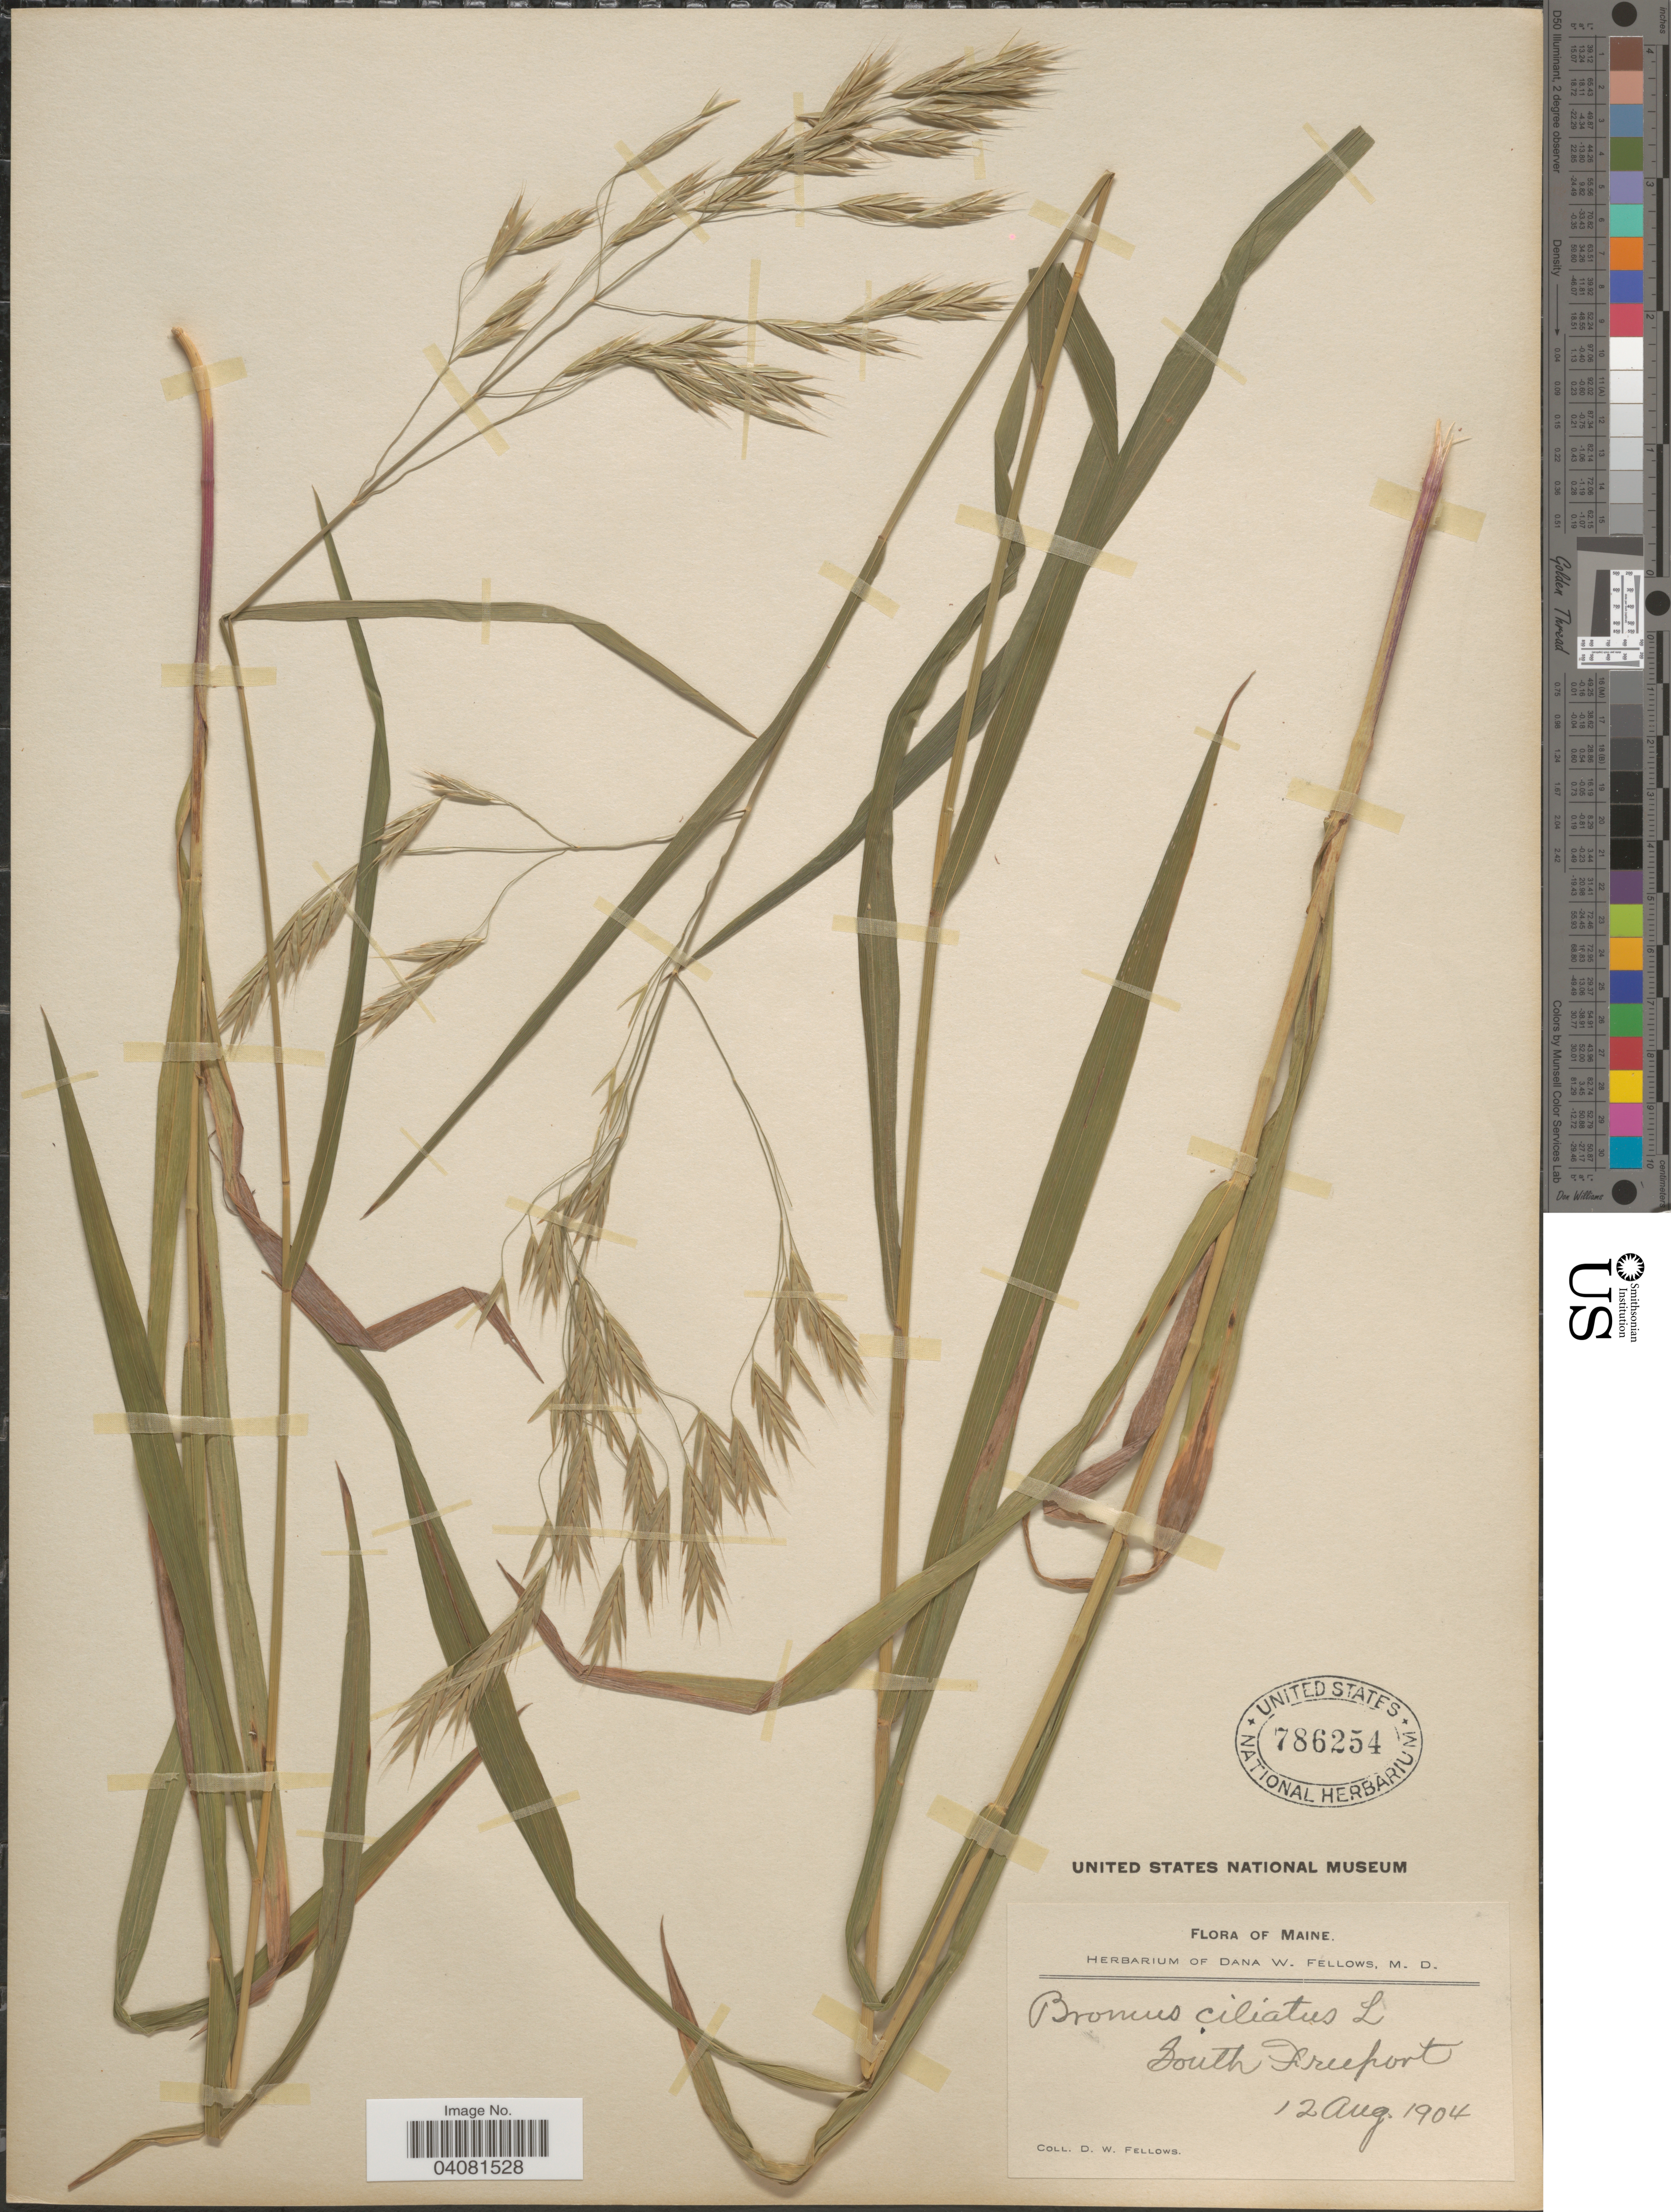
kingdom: Plantae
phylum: Tracheophyta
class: Liliopsida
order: Poales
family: Poaceae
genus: Bromus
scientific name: Bromus ciliatus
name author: L.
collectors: D. W. Fellows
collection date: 1904-08-12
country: United States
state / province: Maine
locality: South Freeport.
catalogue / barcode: US 786254